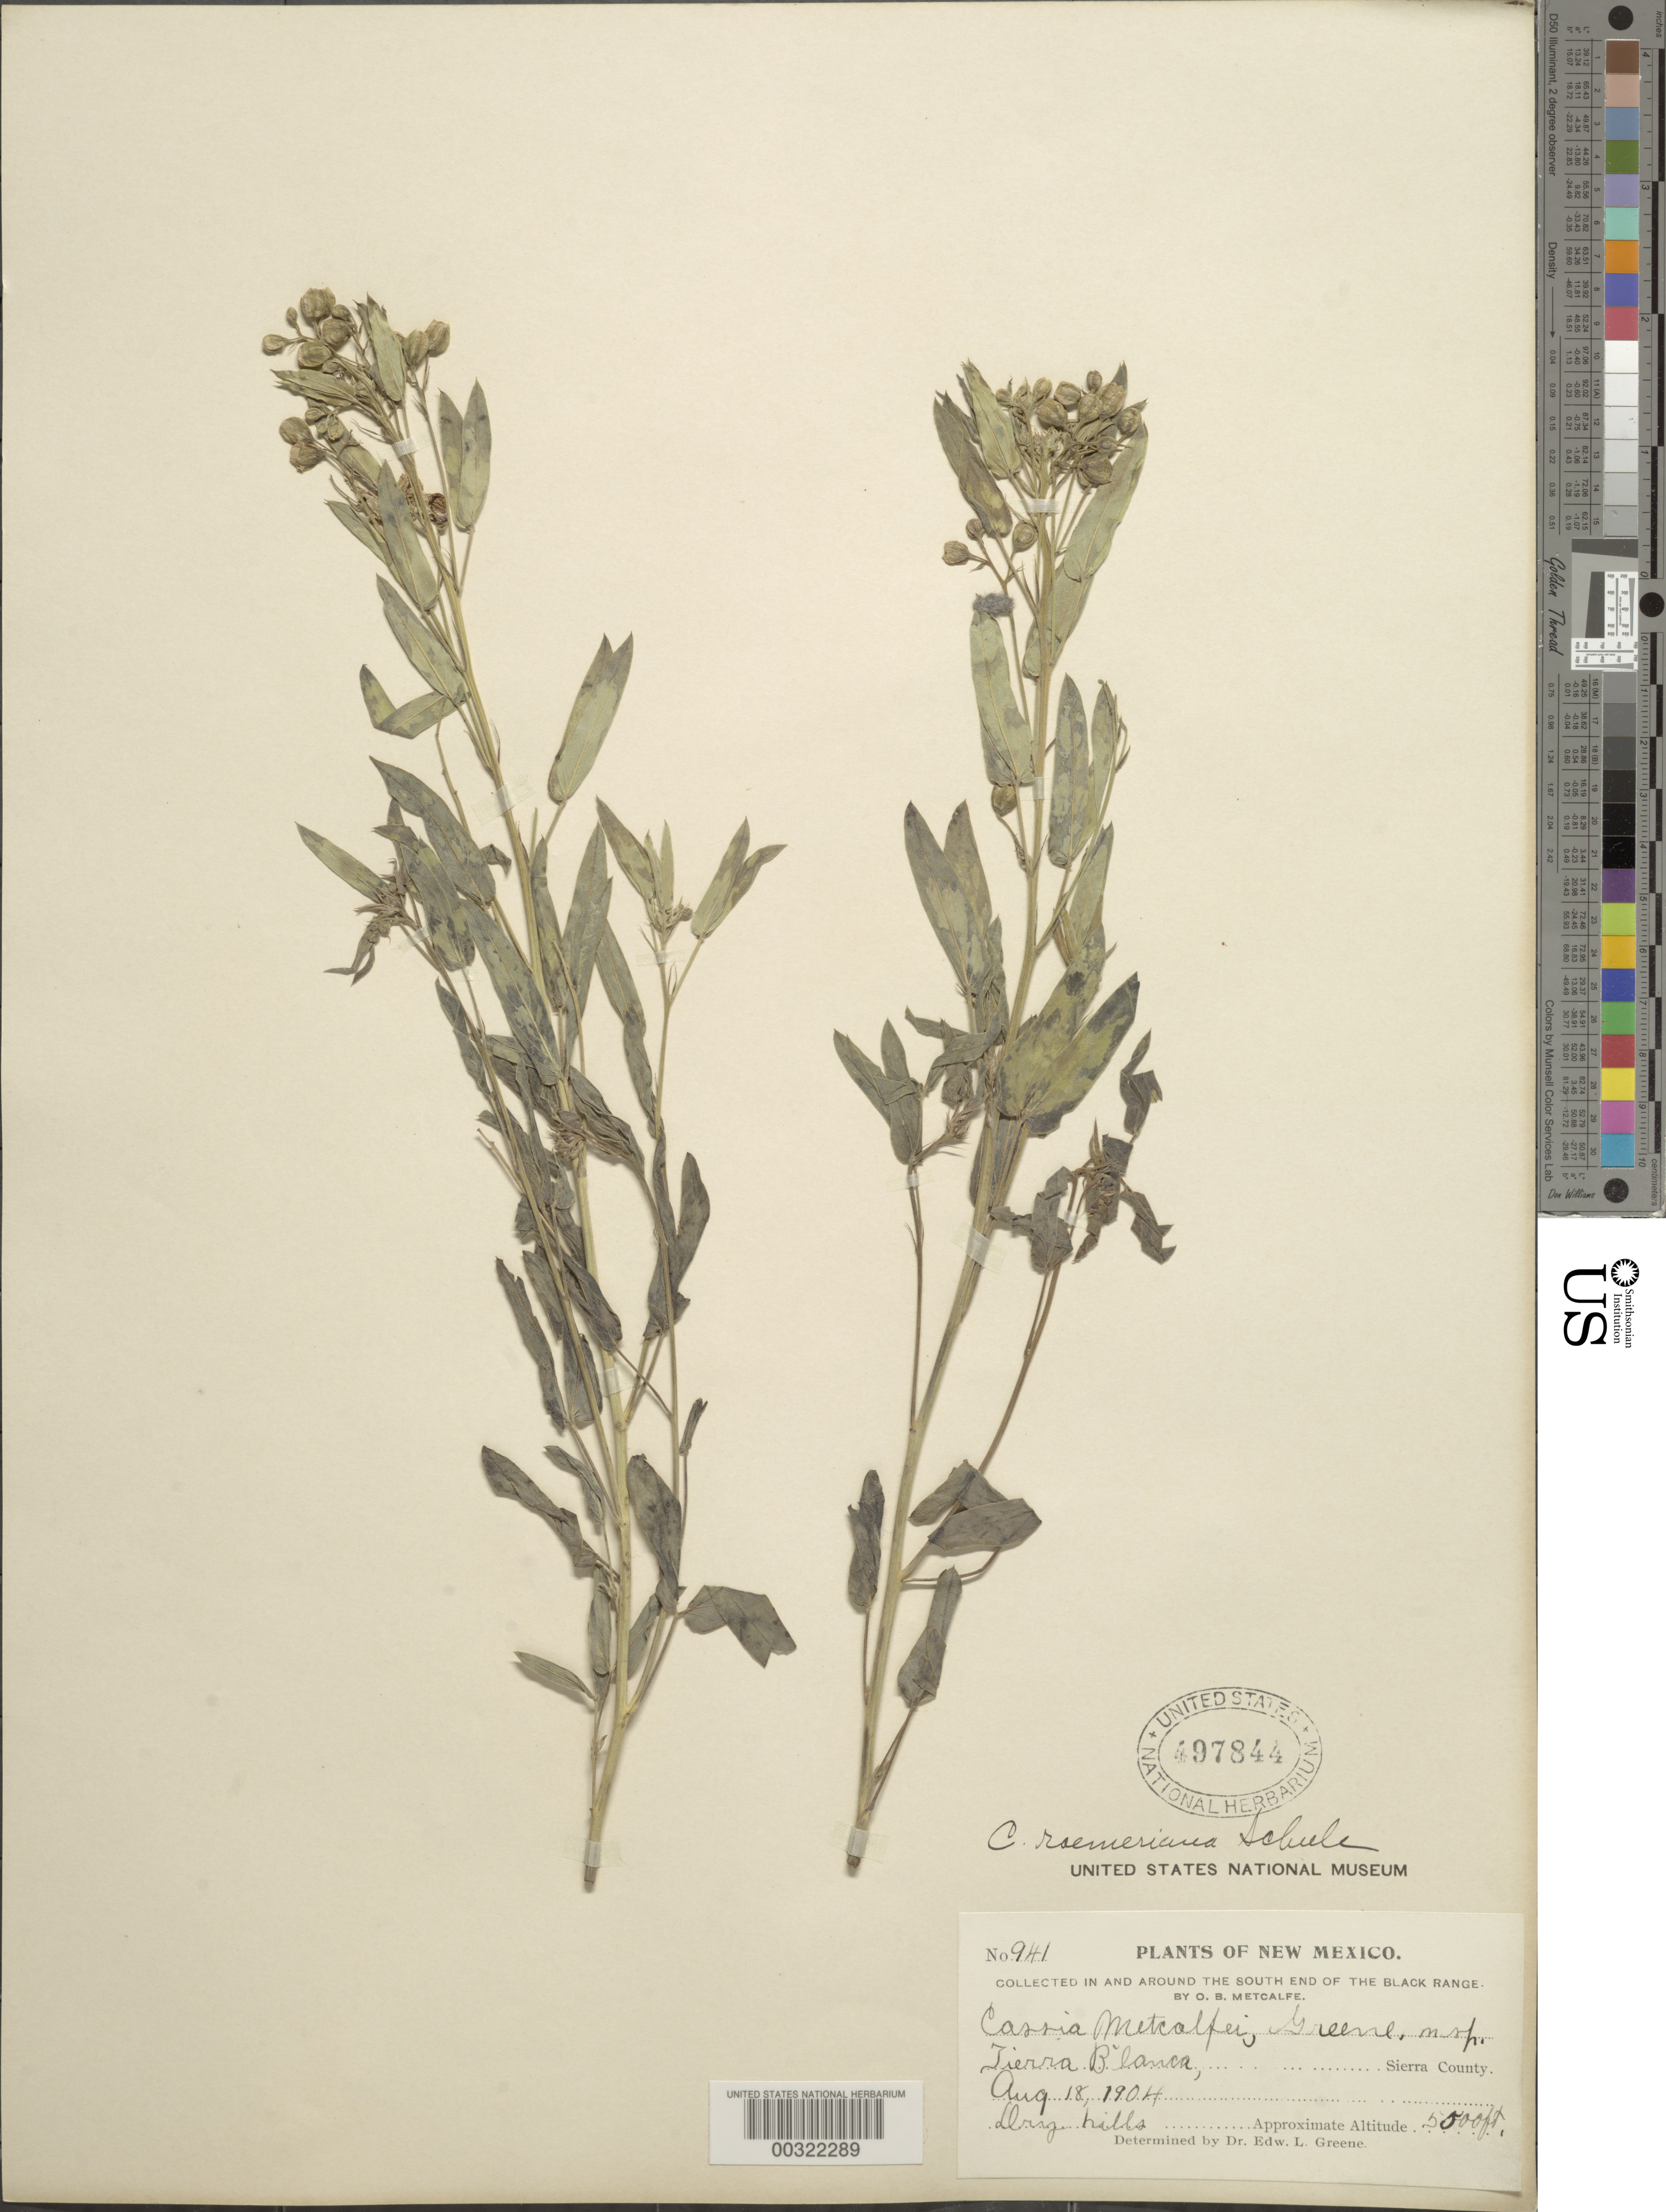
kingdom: Plantae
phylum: Tracheophyta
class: Magnoliopsida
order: Fabales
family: Fabaceae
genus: Senna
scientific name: Senna roemeriana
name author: (Scheele) H.S. Irwin & Barneby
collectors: O. B. Metcalfe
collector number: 941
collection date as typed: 18 Aug 1904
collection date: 1904-08-18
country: United States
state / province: New Mexico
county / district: Sierra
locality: Tierra blanca; in and around the s end of the black range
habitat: Dry hills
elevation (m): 1524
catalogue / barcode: US 497844